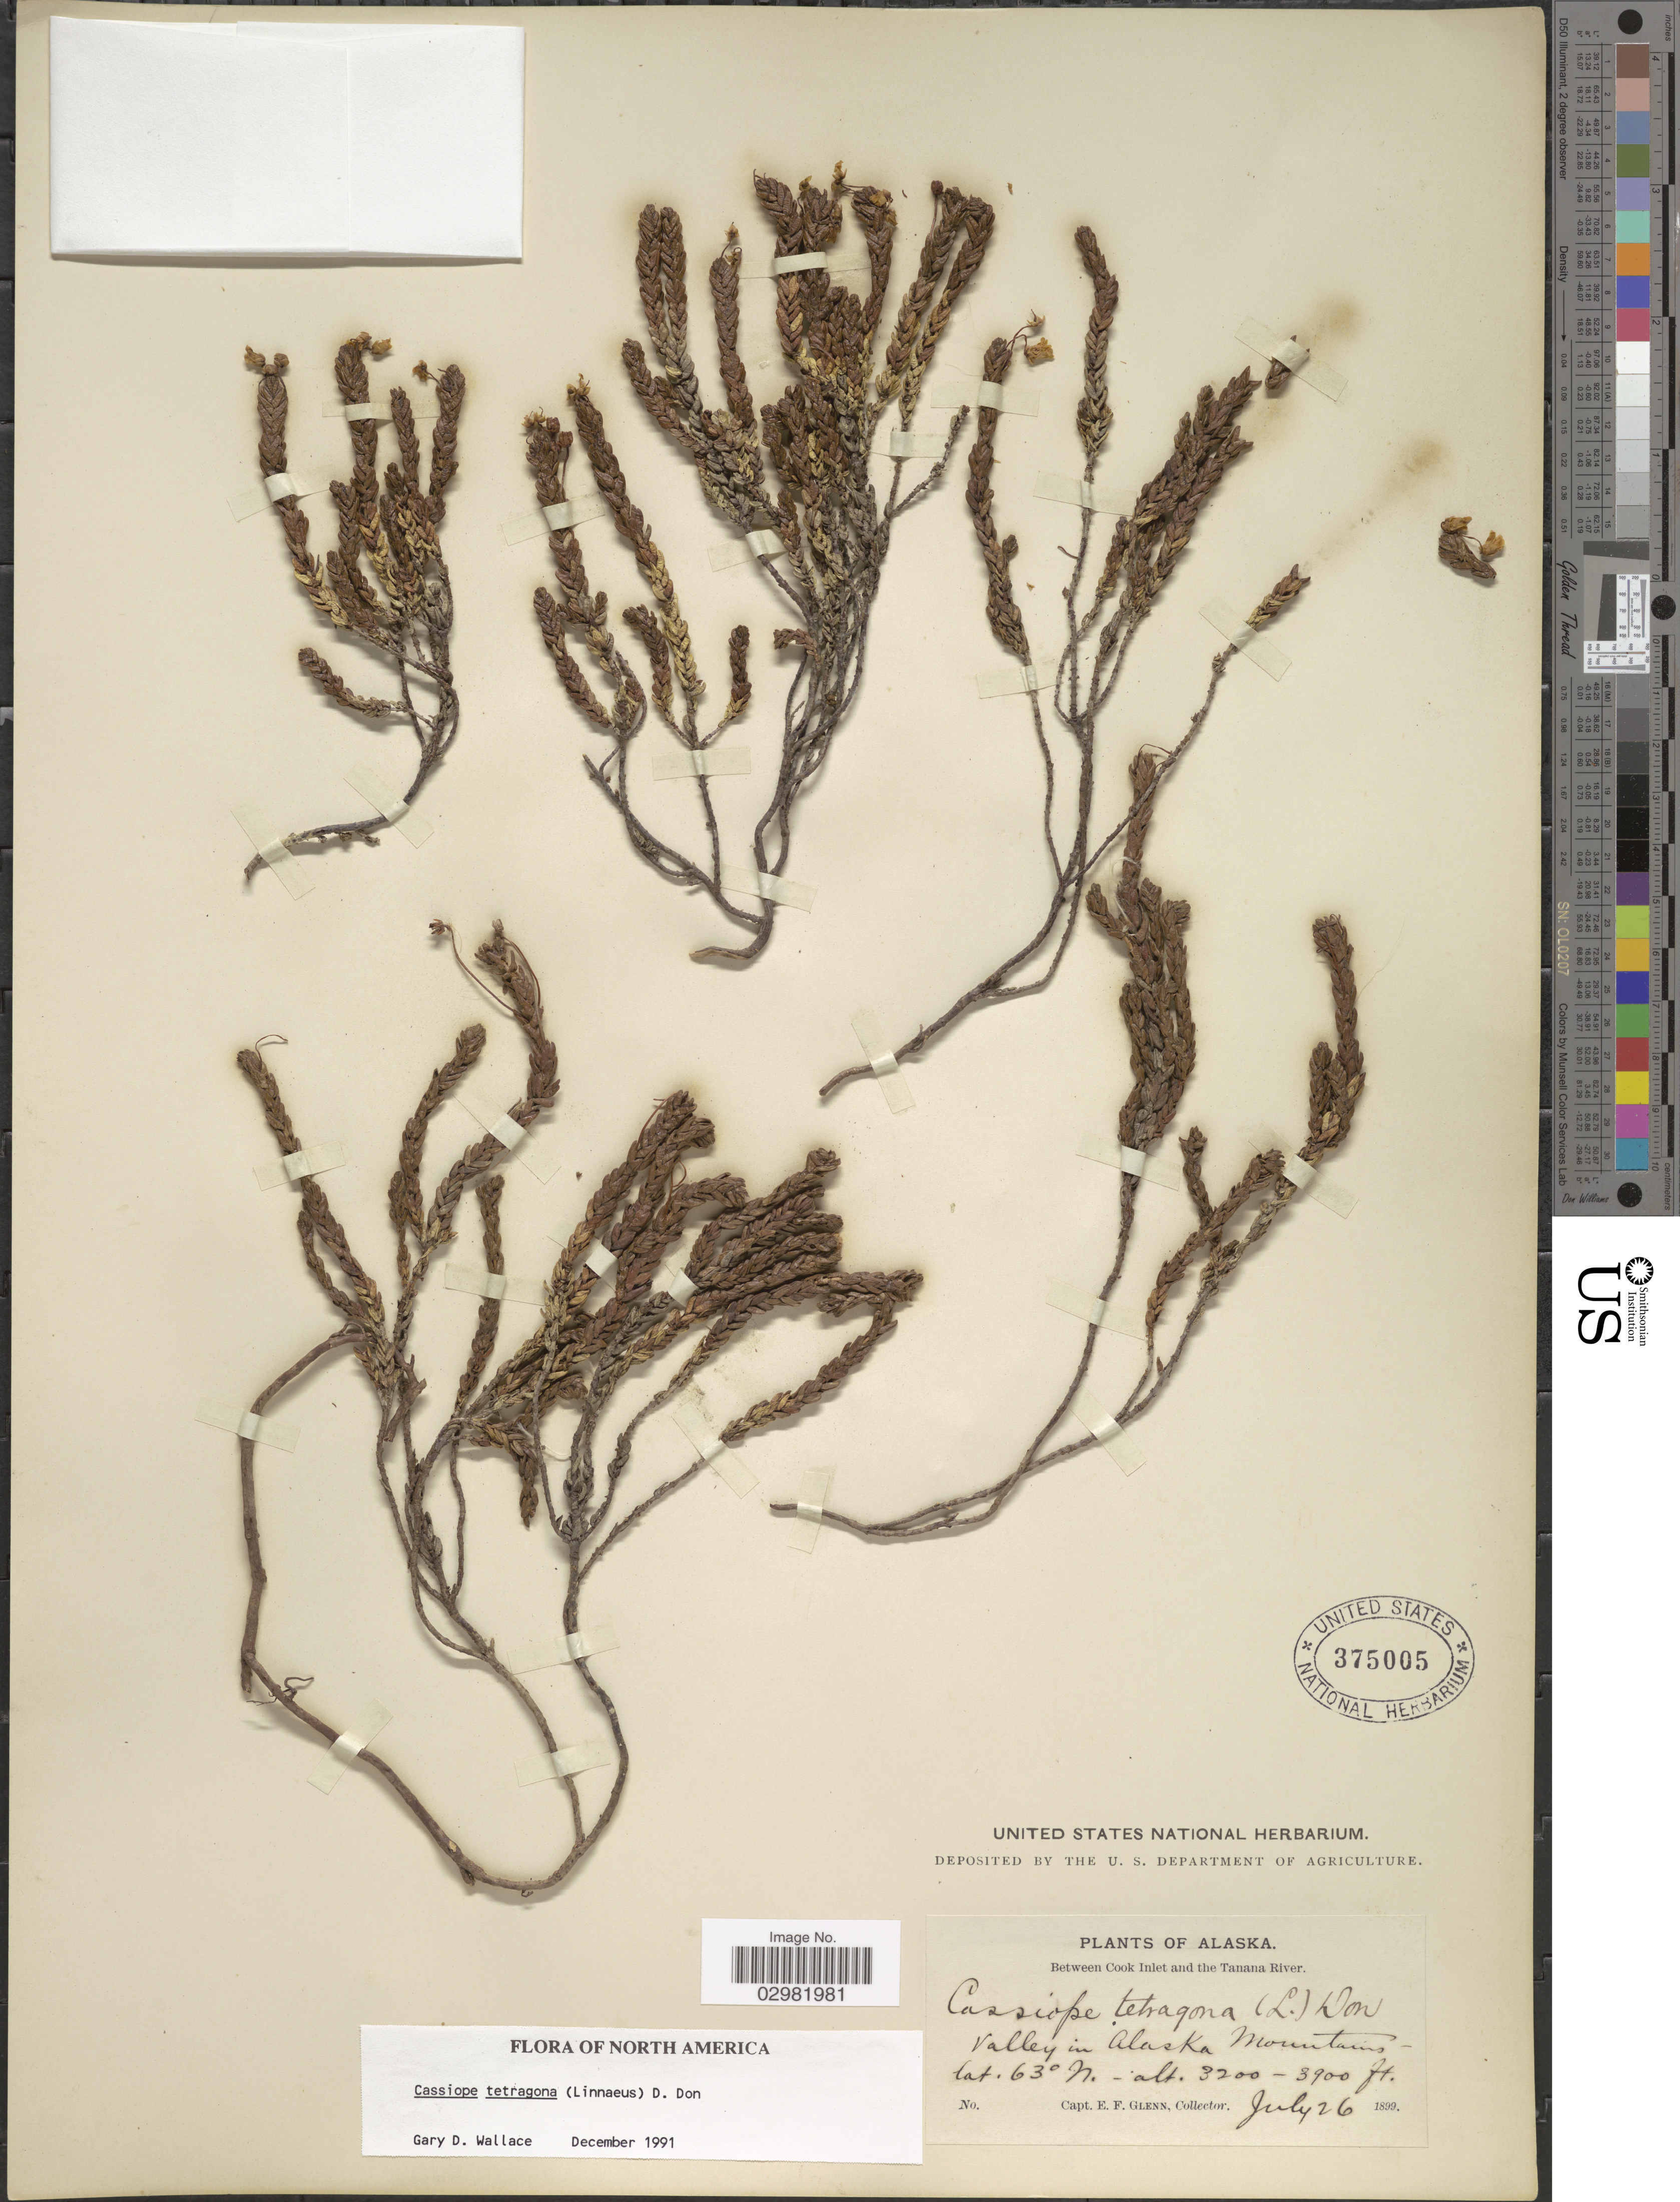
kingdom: Plantae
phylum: Tracheophyta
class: Magnoliopsida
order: Ericales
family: Ericaceae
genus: Cassiope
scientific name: Cassiope tetragona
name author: (L.) D. Don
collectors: E. Glenn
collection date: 1899-07-26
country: United States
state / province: Alaska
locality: Between Cook Inlet and the Tanana River, Valley in Alaska Mountains.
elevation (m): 975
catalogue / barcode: US 375005